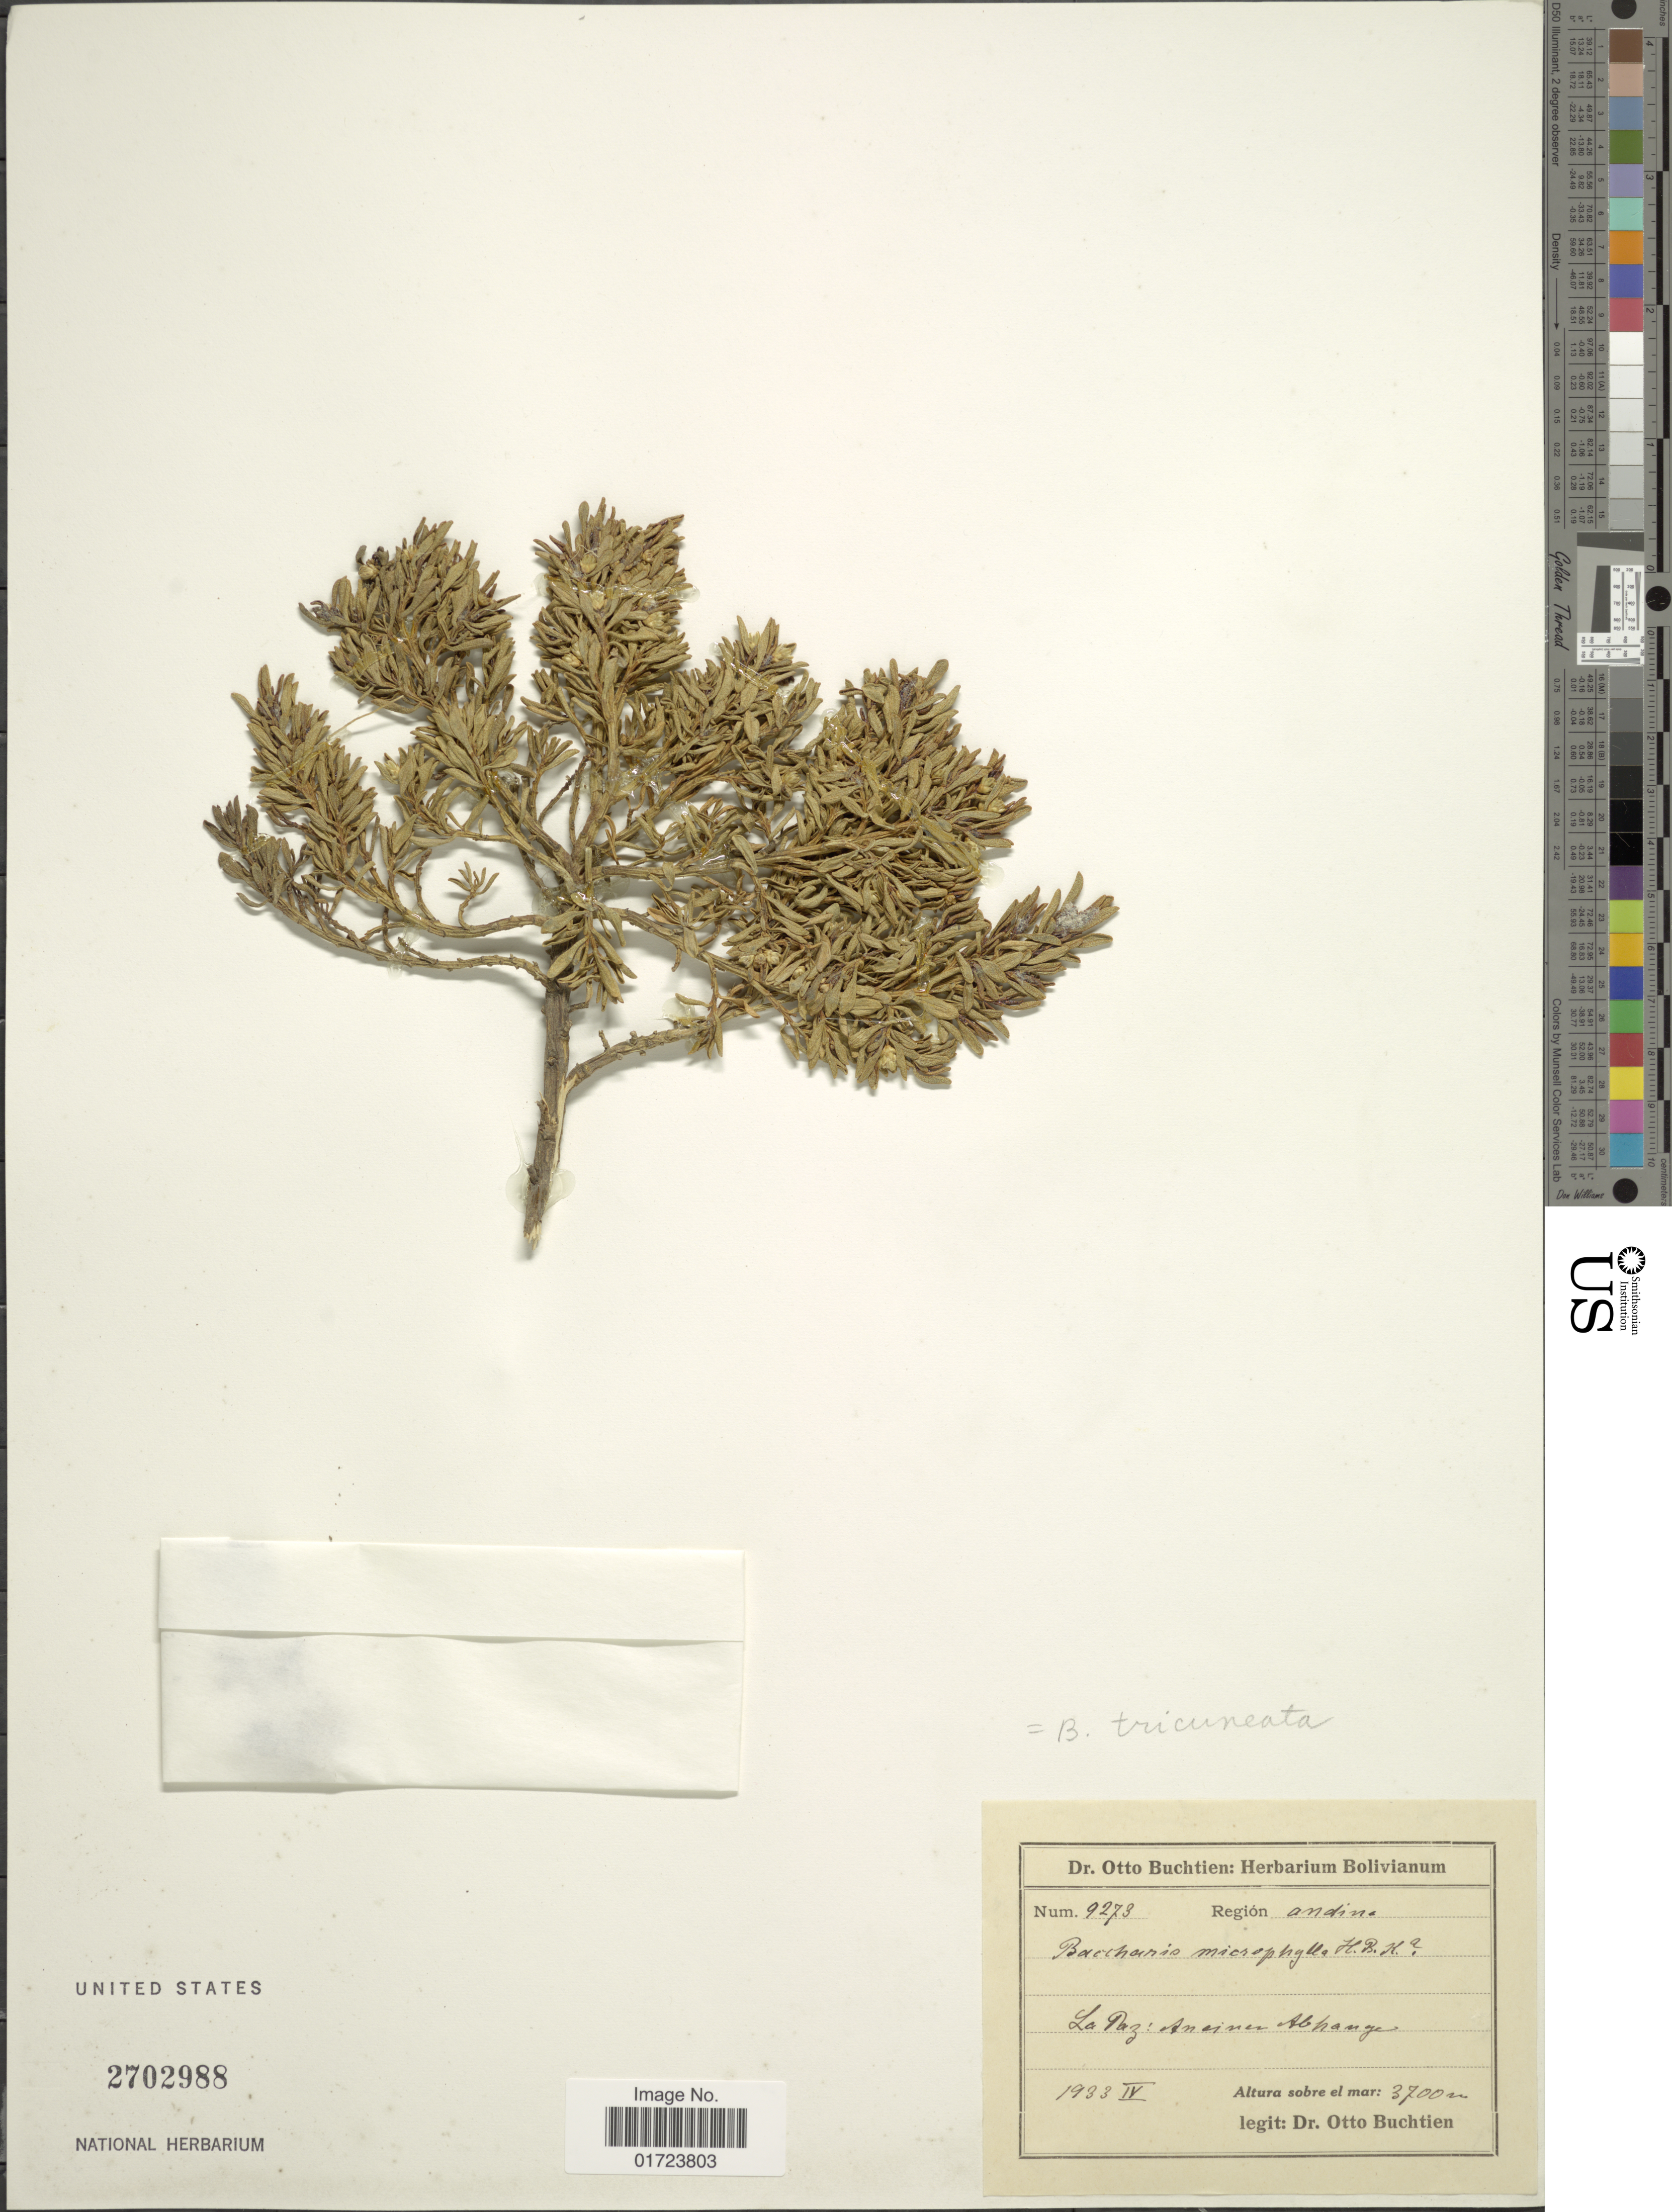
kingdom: Plantae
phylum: Tracheophyta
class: Magnoliopsida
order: Asterales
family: Asteraceae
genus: Baccharis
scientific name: Baccharis tricuneata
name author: (L. f.) Pers.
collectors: O. Buchtien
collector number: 9273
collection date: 1933-04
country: Bolivia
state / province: La Paz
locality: La Paz: Aneinen Abhange.Region andina.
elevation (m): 3700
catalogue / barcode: US 2702988